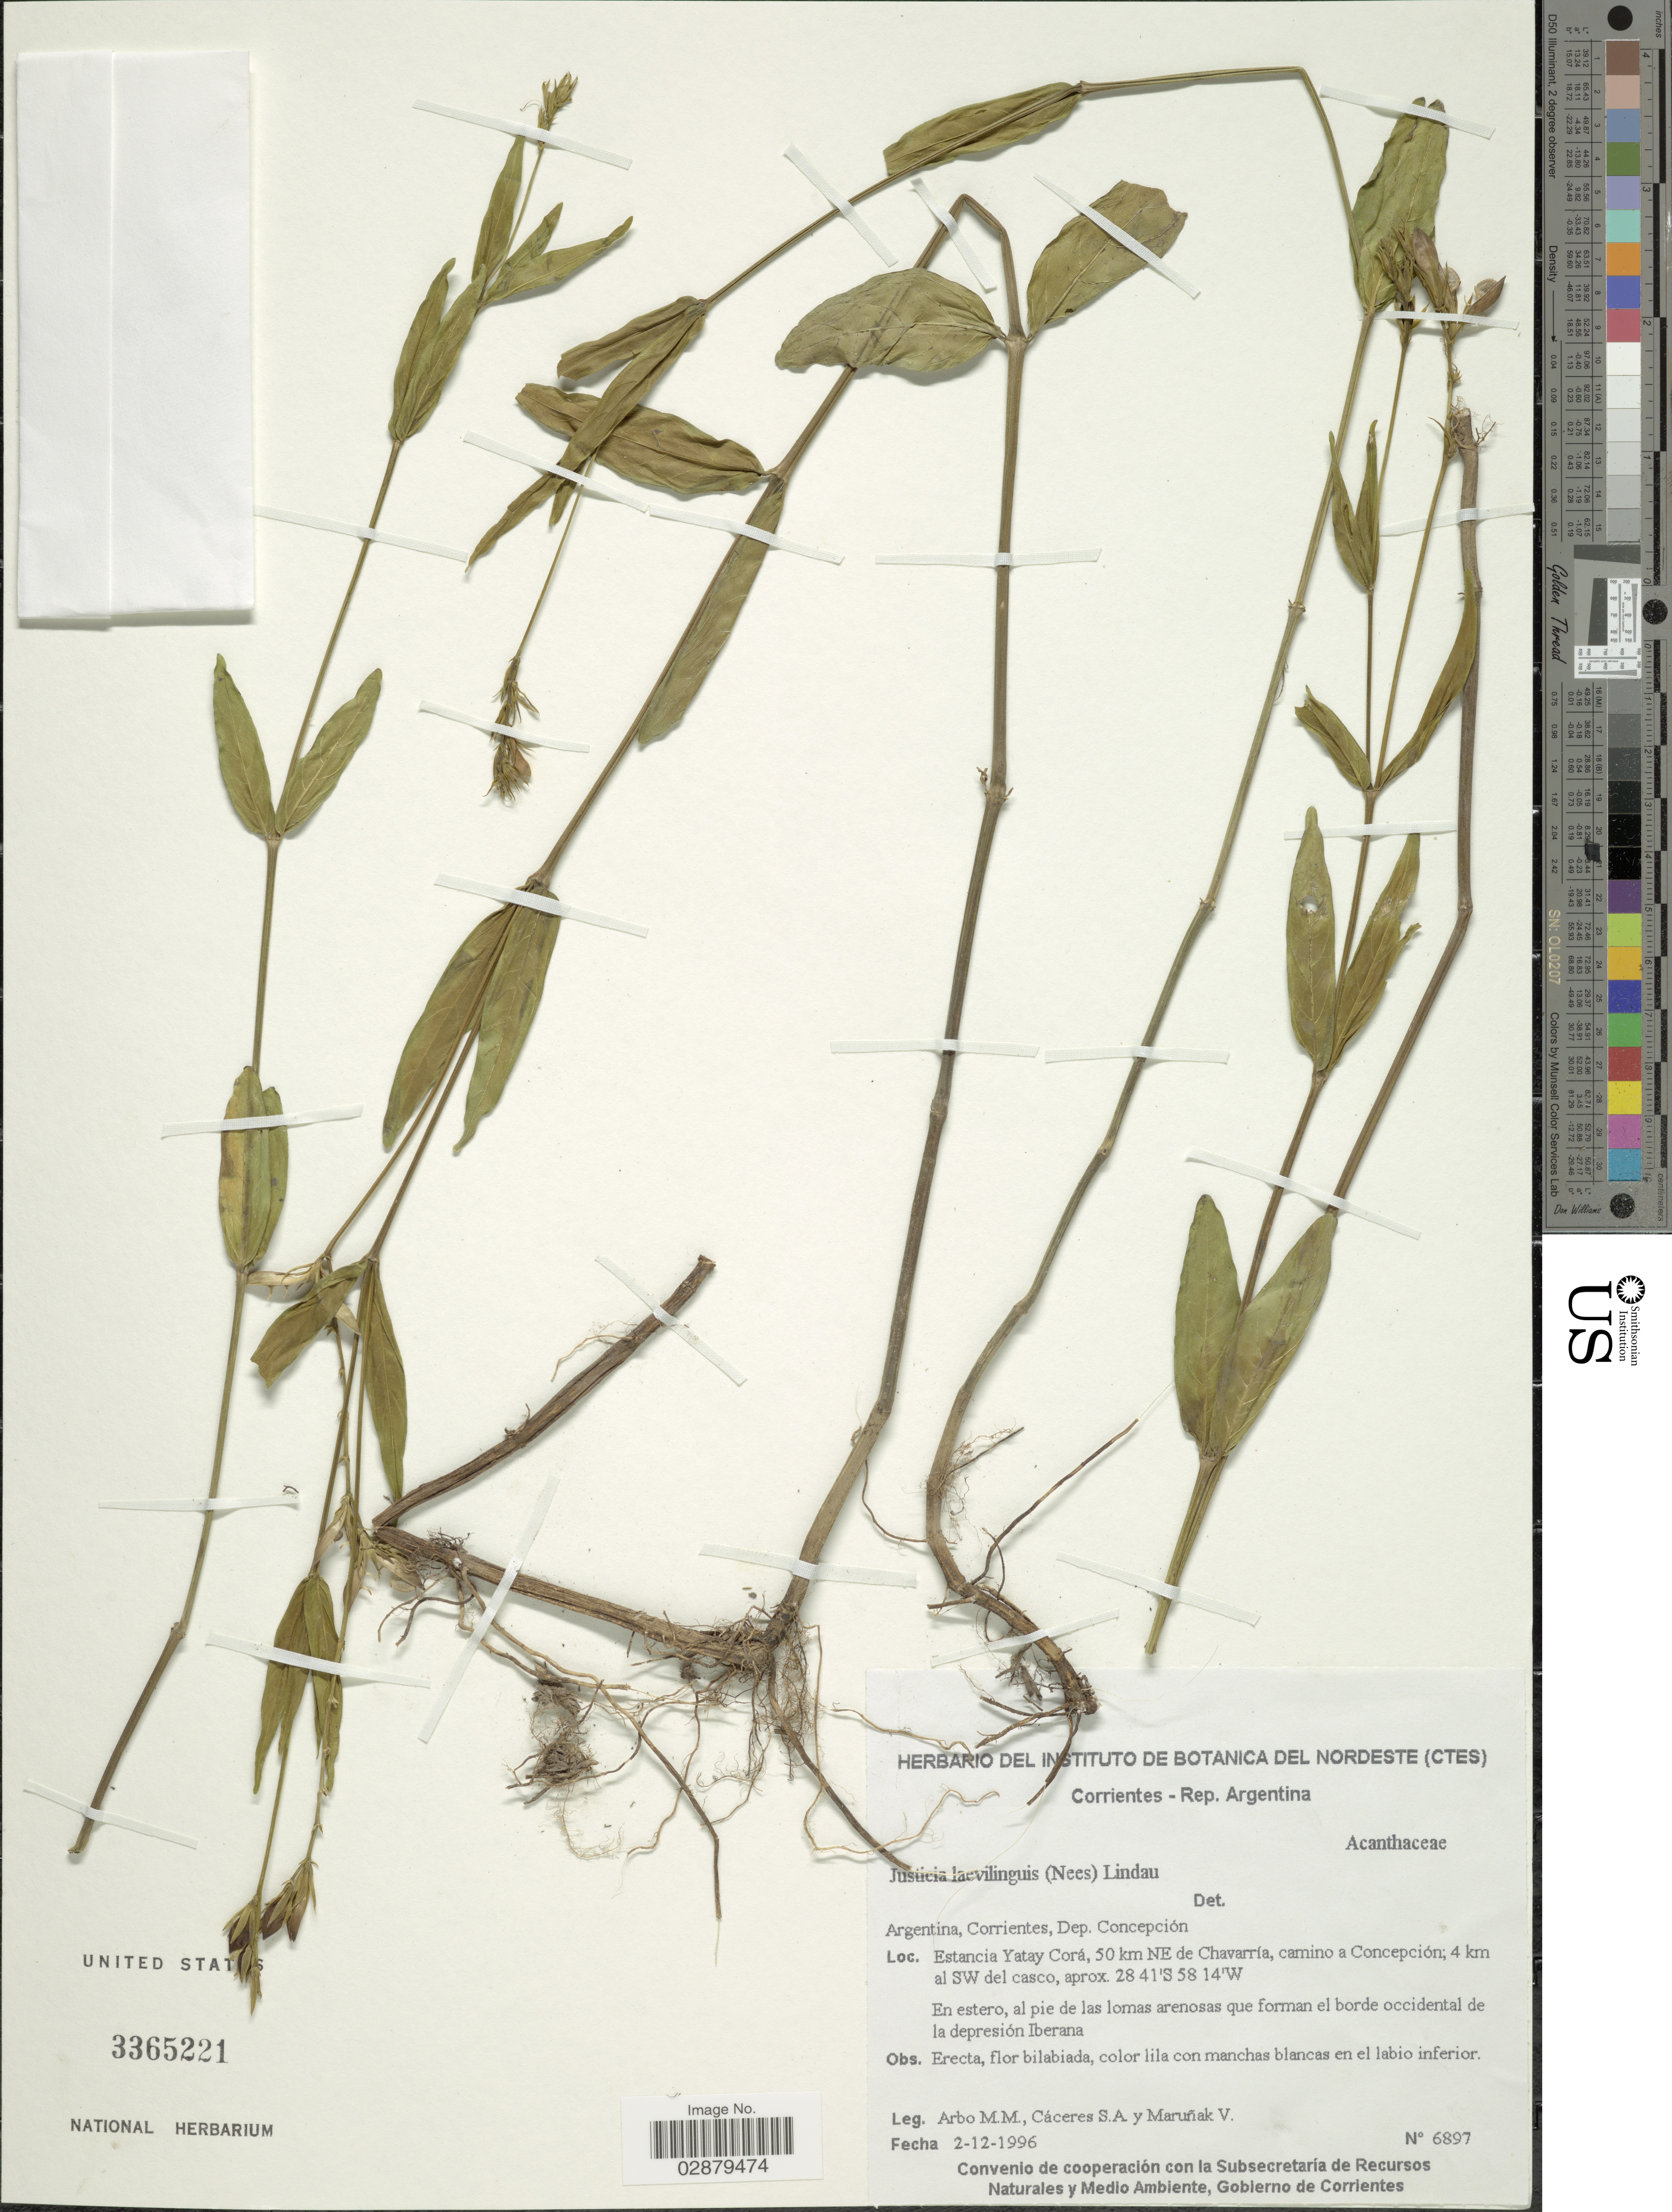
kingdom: Plantae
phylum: Tracheophyta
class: Magnoliopsida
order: Lamiales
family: Acanthaceae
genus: Justicia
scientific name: Justicia laevilinguis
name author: (Nees) Lindau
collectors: M. M. Arbo, S. Cáceres & V. Maruñak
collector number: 6897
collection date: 1996-12-02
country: Argentina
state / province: Corrientes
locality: Estancia Yatay Corá, 50 km NE de Chavarría, camino a Concepción; 4 km al SW del casco. En estero, al pie de las lomas arenosas que forman el borde occidental de la depresión Iberana.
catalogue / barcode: US 3365221